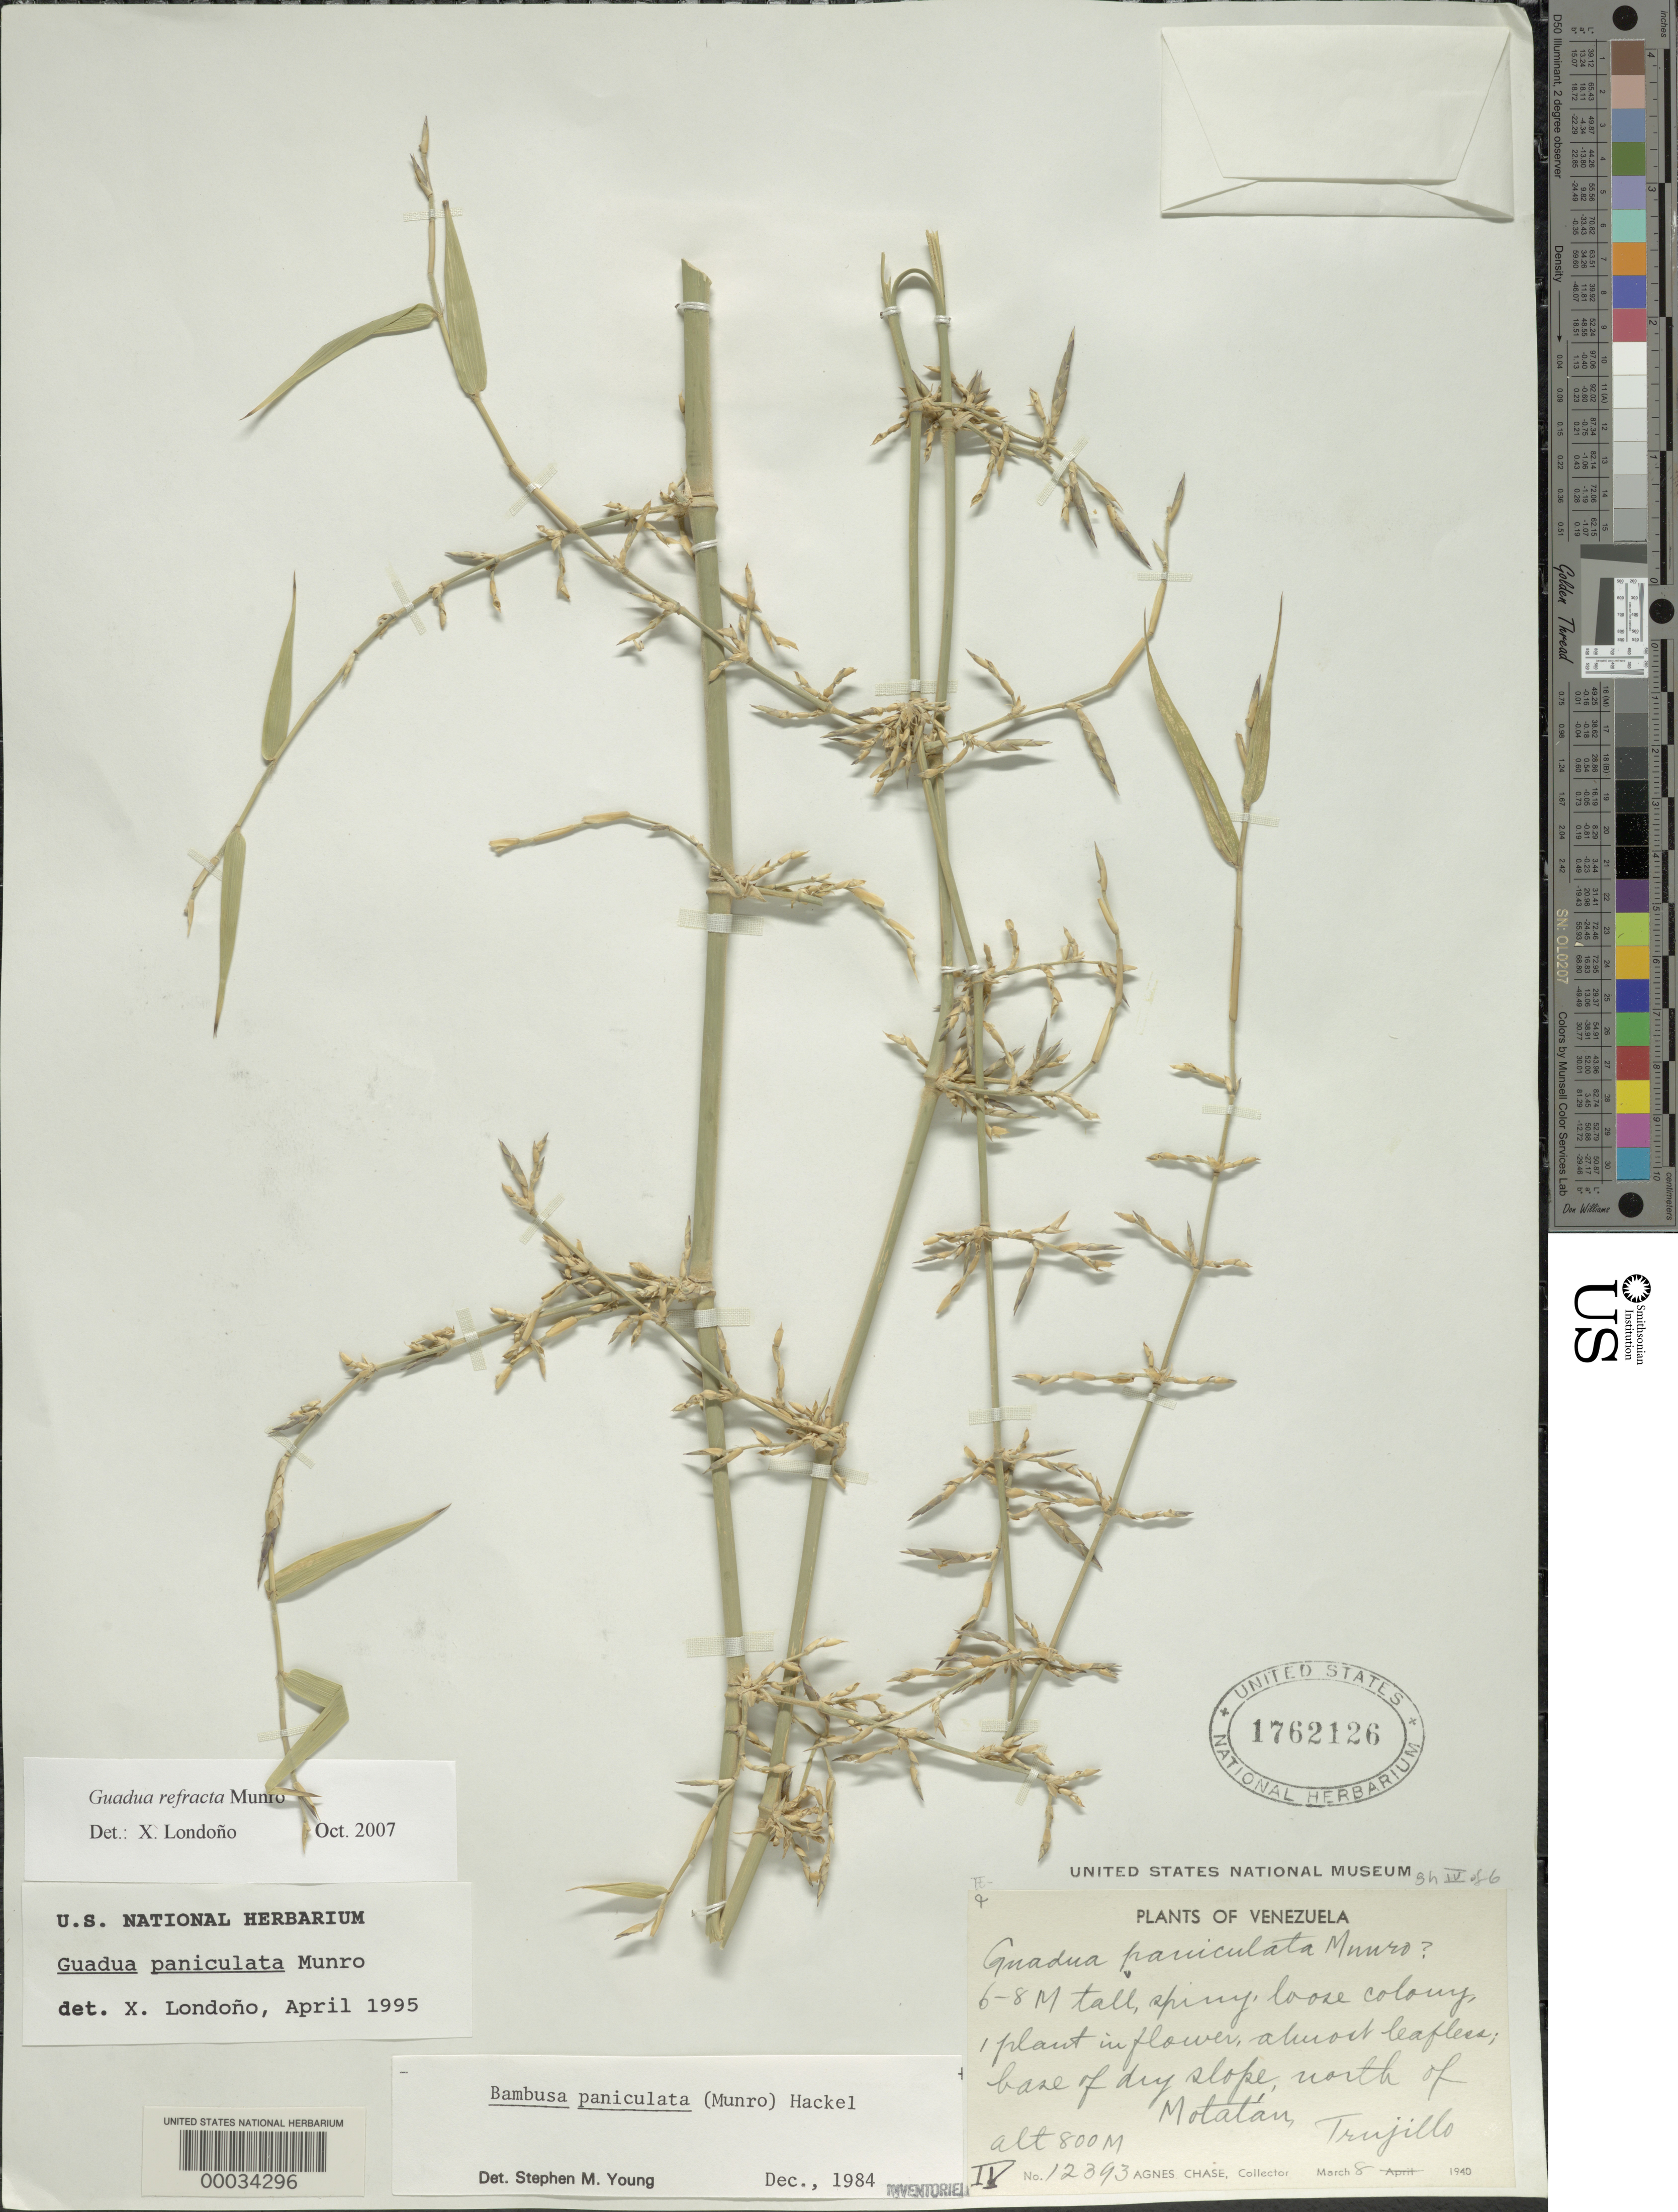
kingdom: Plantae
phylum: Tracheophyta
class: Liliopsida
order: Poales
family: Poaceae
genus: Guadua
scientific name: Guadua refracta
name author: Munro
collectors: A. Chase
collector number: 12393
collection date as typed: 08 Mar 1940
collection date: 1940-03-08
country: Venezuela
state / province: Trujillo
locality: Motalan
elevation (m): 800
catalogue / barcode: US 1762126